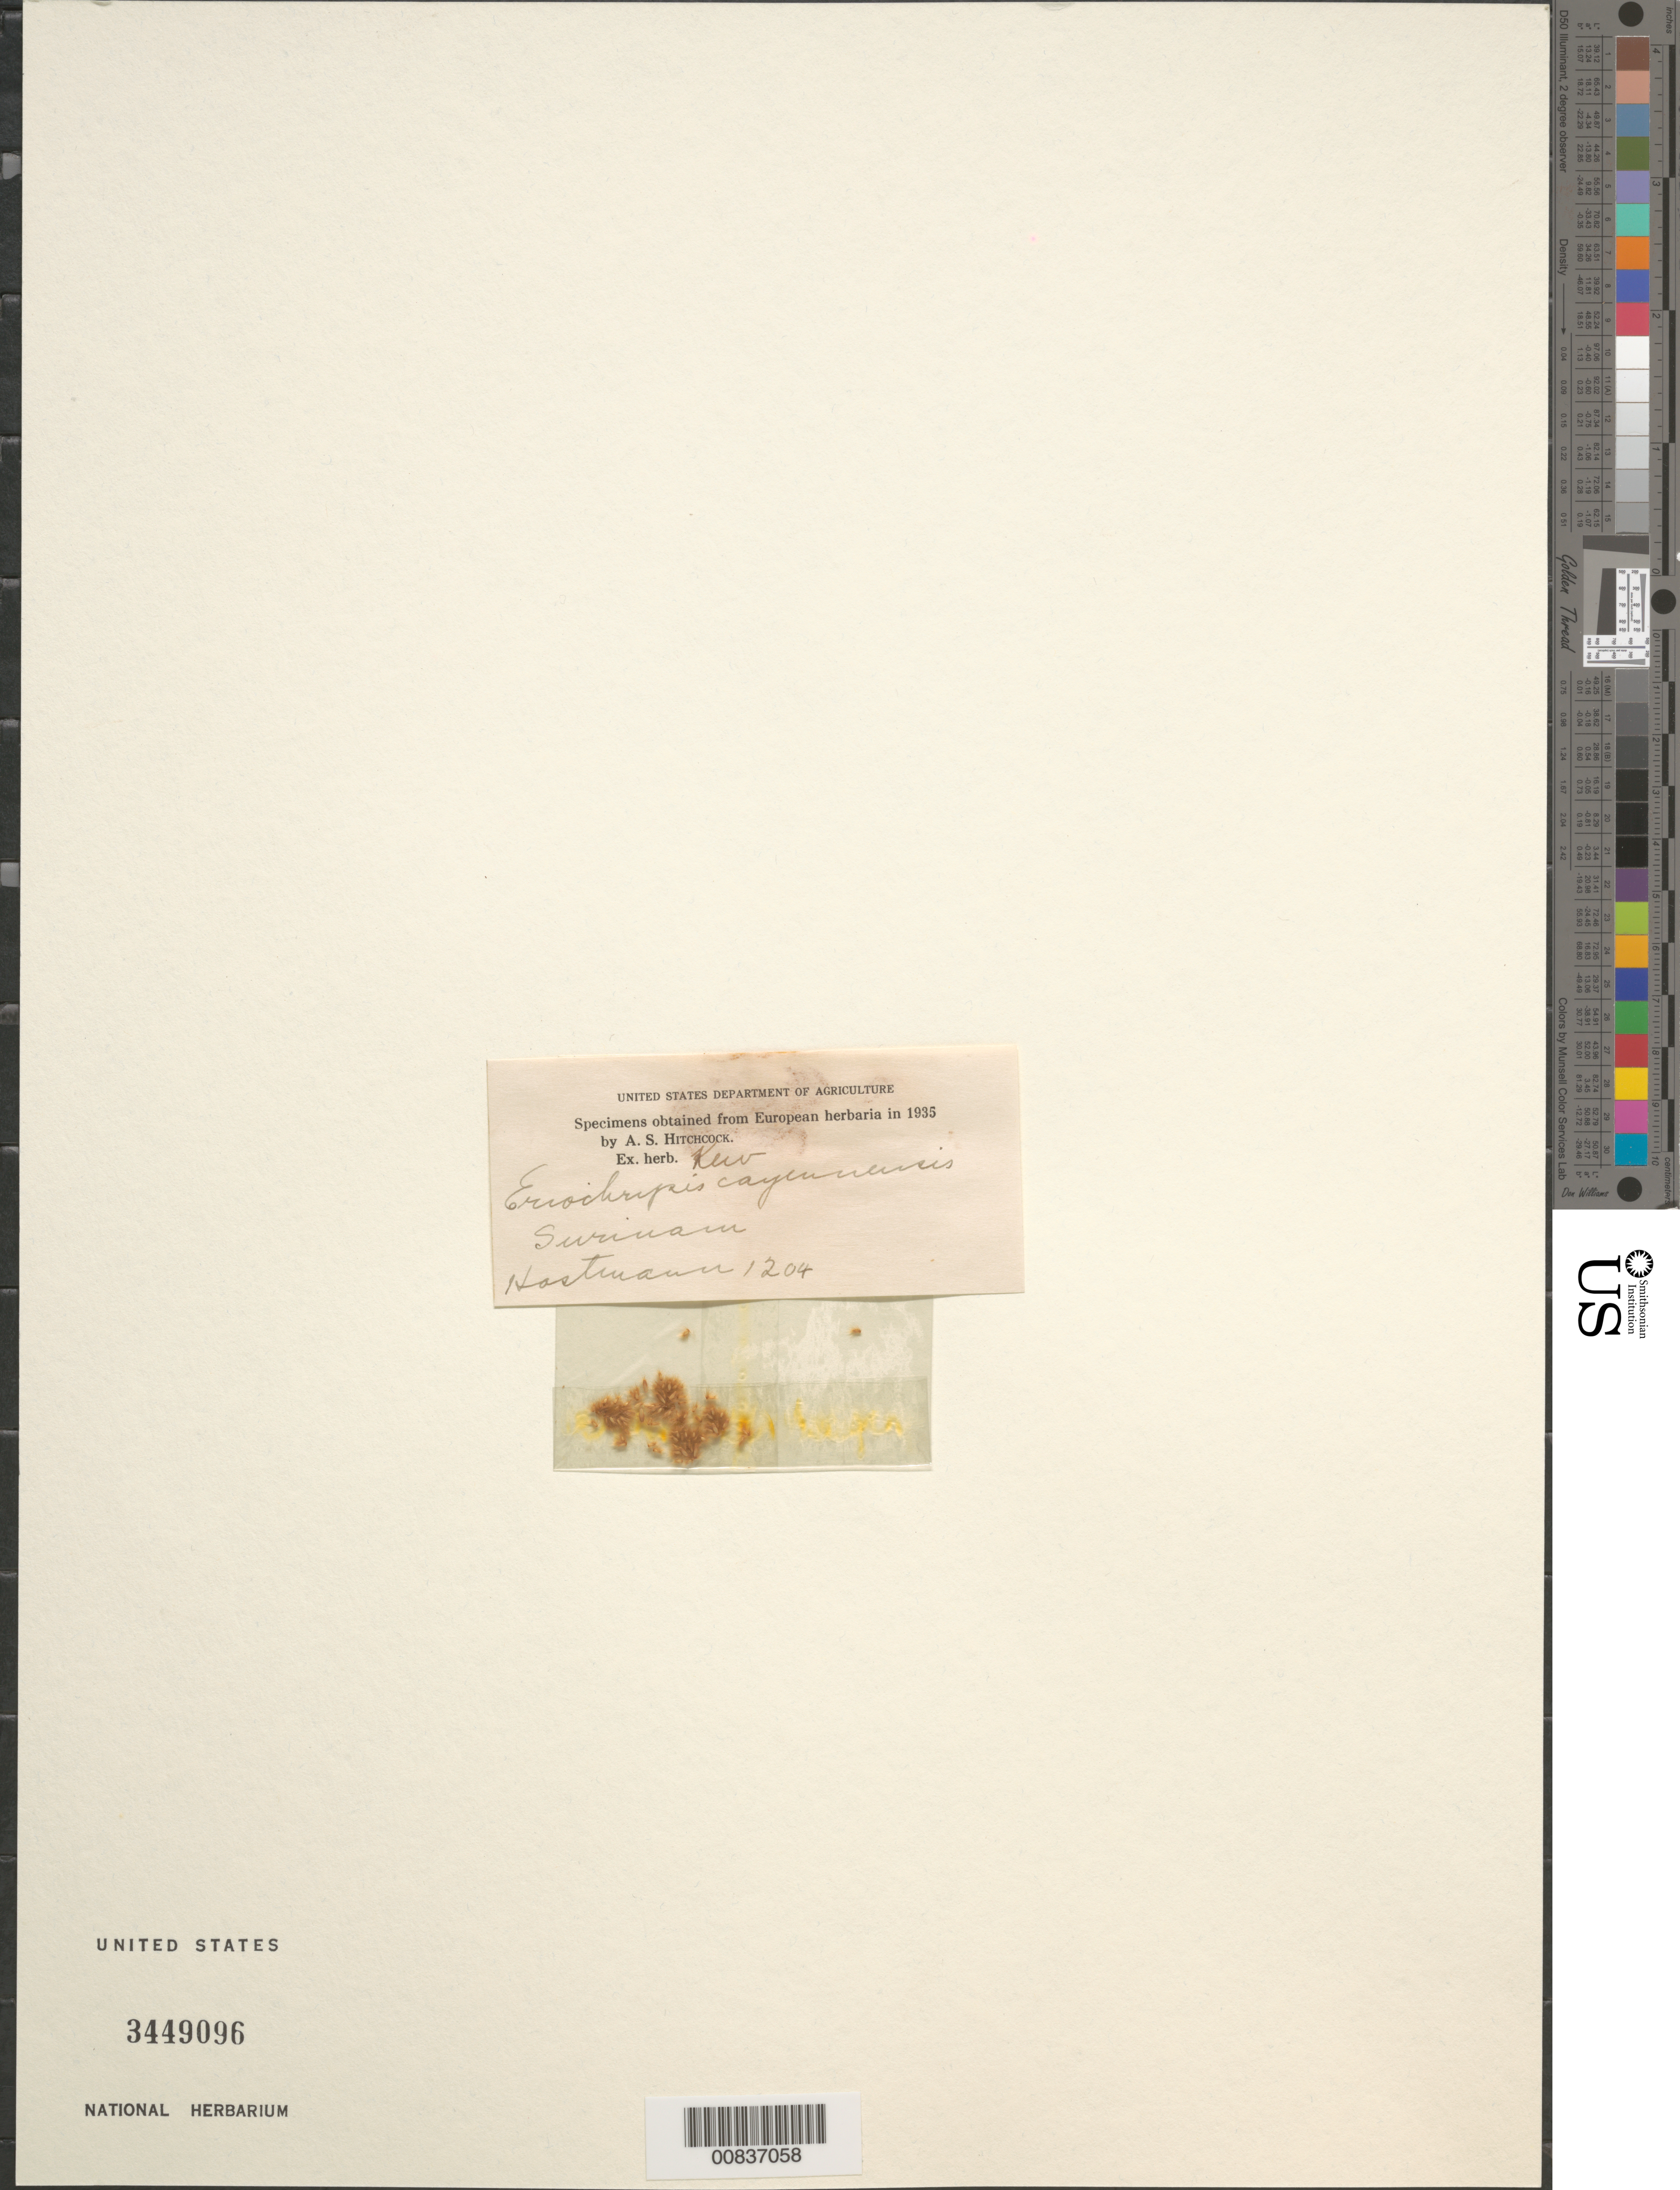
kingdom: Plantae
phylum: Tracheophyta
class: Liliopsida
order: Poales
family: Poaceae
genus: Eriochrysis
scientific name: Eriochrysis cayennensis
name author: P. Beauv.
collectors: F. Hostmann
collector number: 1204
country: Suriname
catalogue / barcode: US 3449096